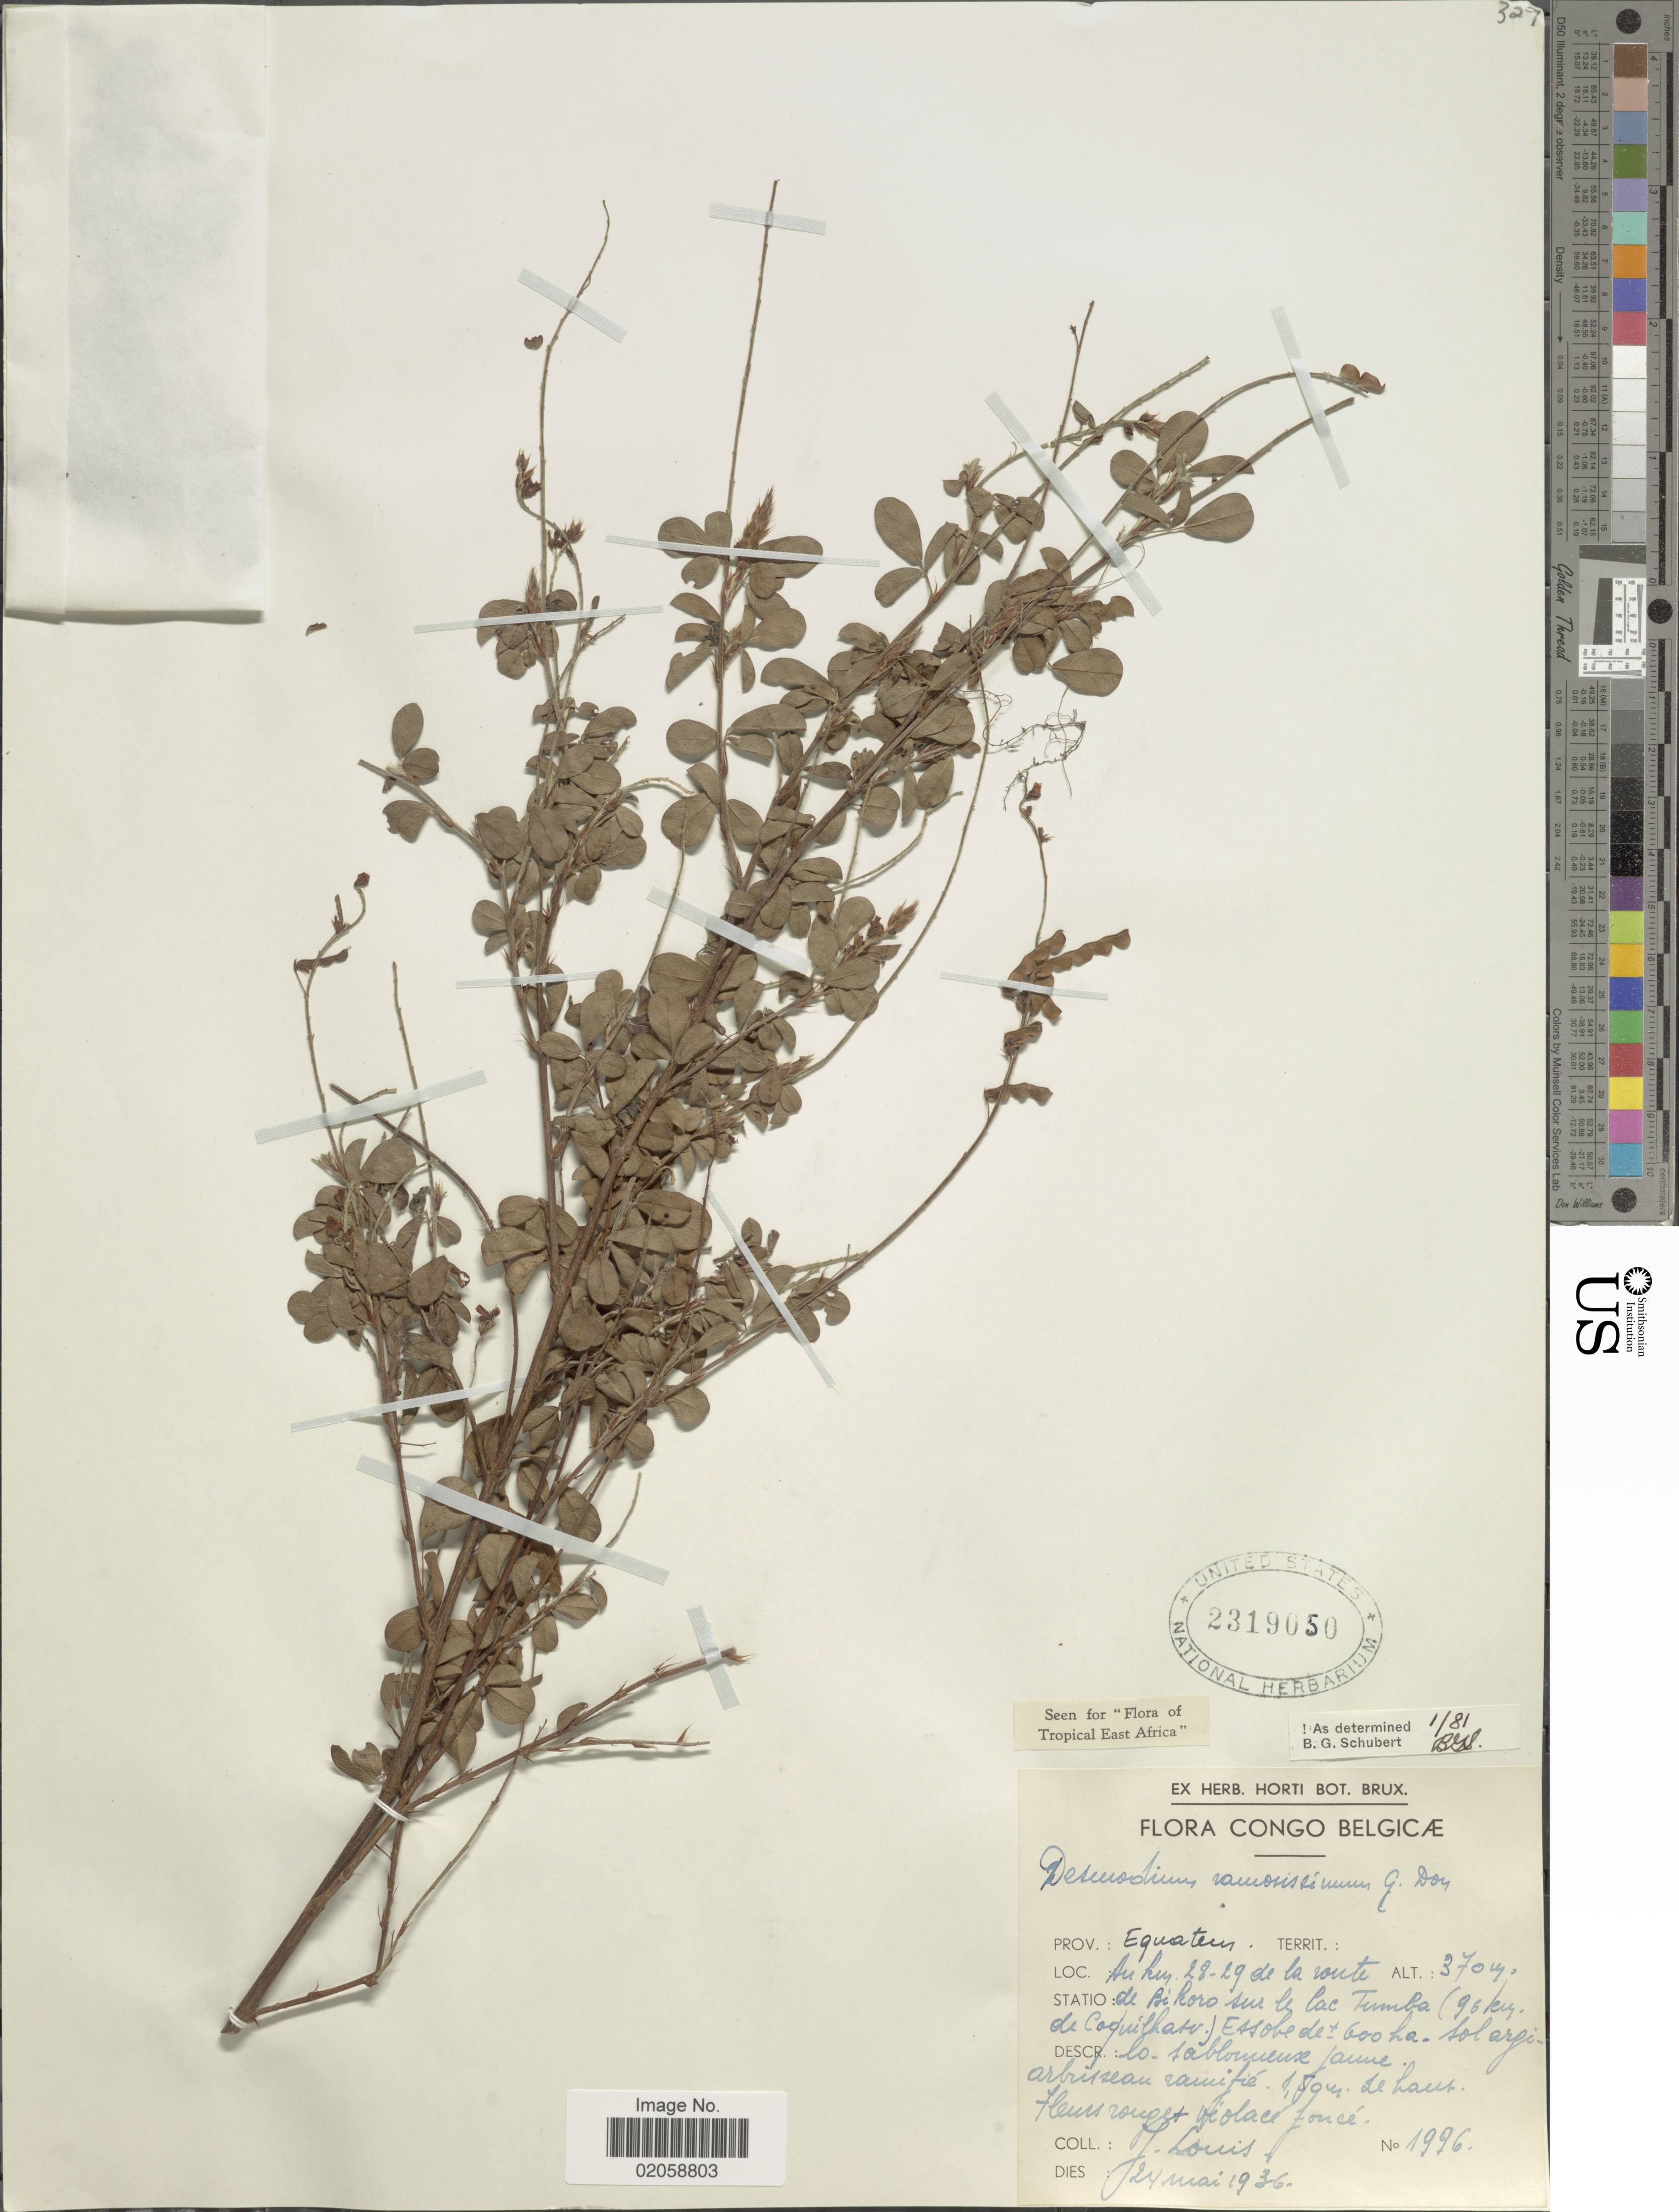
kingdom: Plantae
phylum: Tracheophyta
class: Magnoliopsida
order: Fabales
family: Fabaceae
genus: Grona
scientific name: Grona ramosissima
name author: (G. Don) H. Ohashi & K. Ohashi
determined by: Strong, Mark T., (BOT), Smithsonian Institution - National Museum of Natural History (UNITED STATES)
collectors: J. Louis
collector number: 1996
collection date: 1936-05-24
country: Congo, Democratic Republic of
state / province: Equateur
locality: Prov.: Equateur. Au km. 28-29 de la route de Bikoro sur le lac Tumba (96 km. de Coquilhatv.).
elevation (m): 370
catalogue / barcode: US 2319050